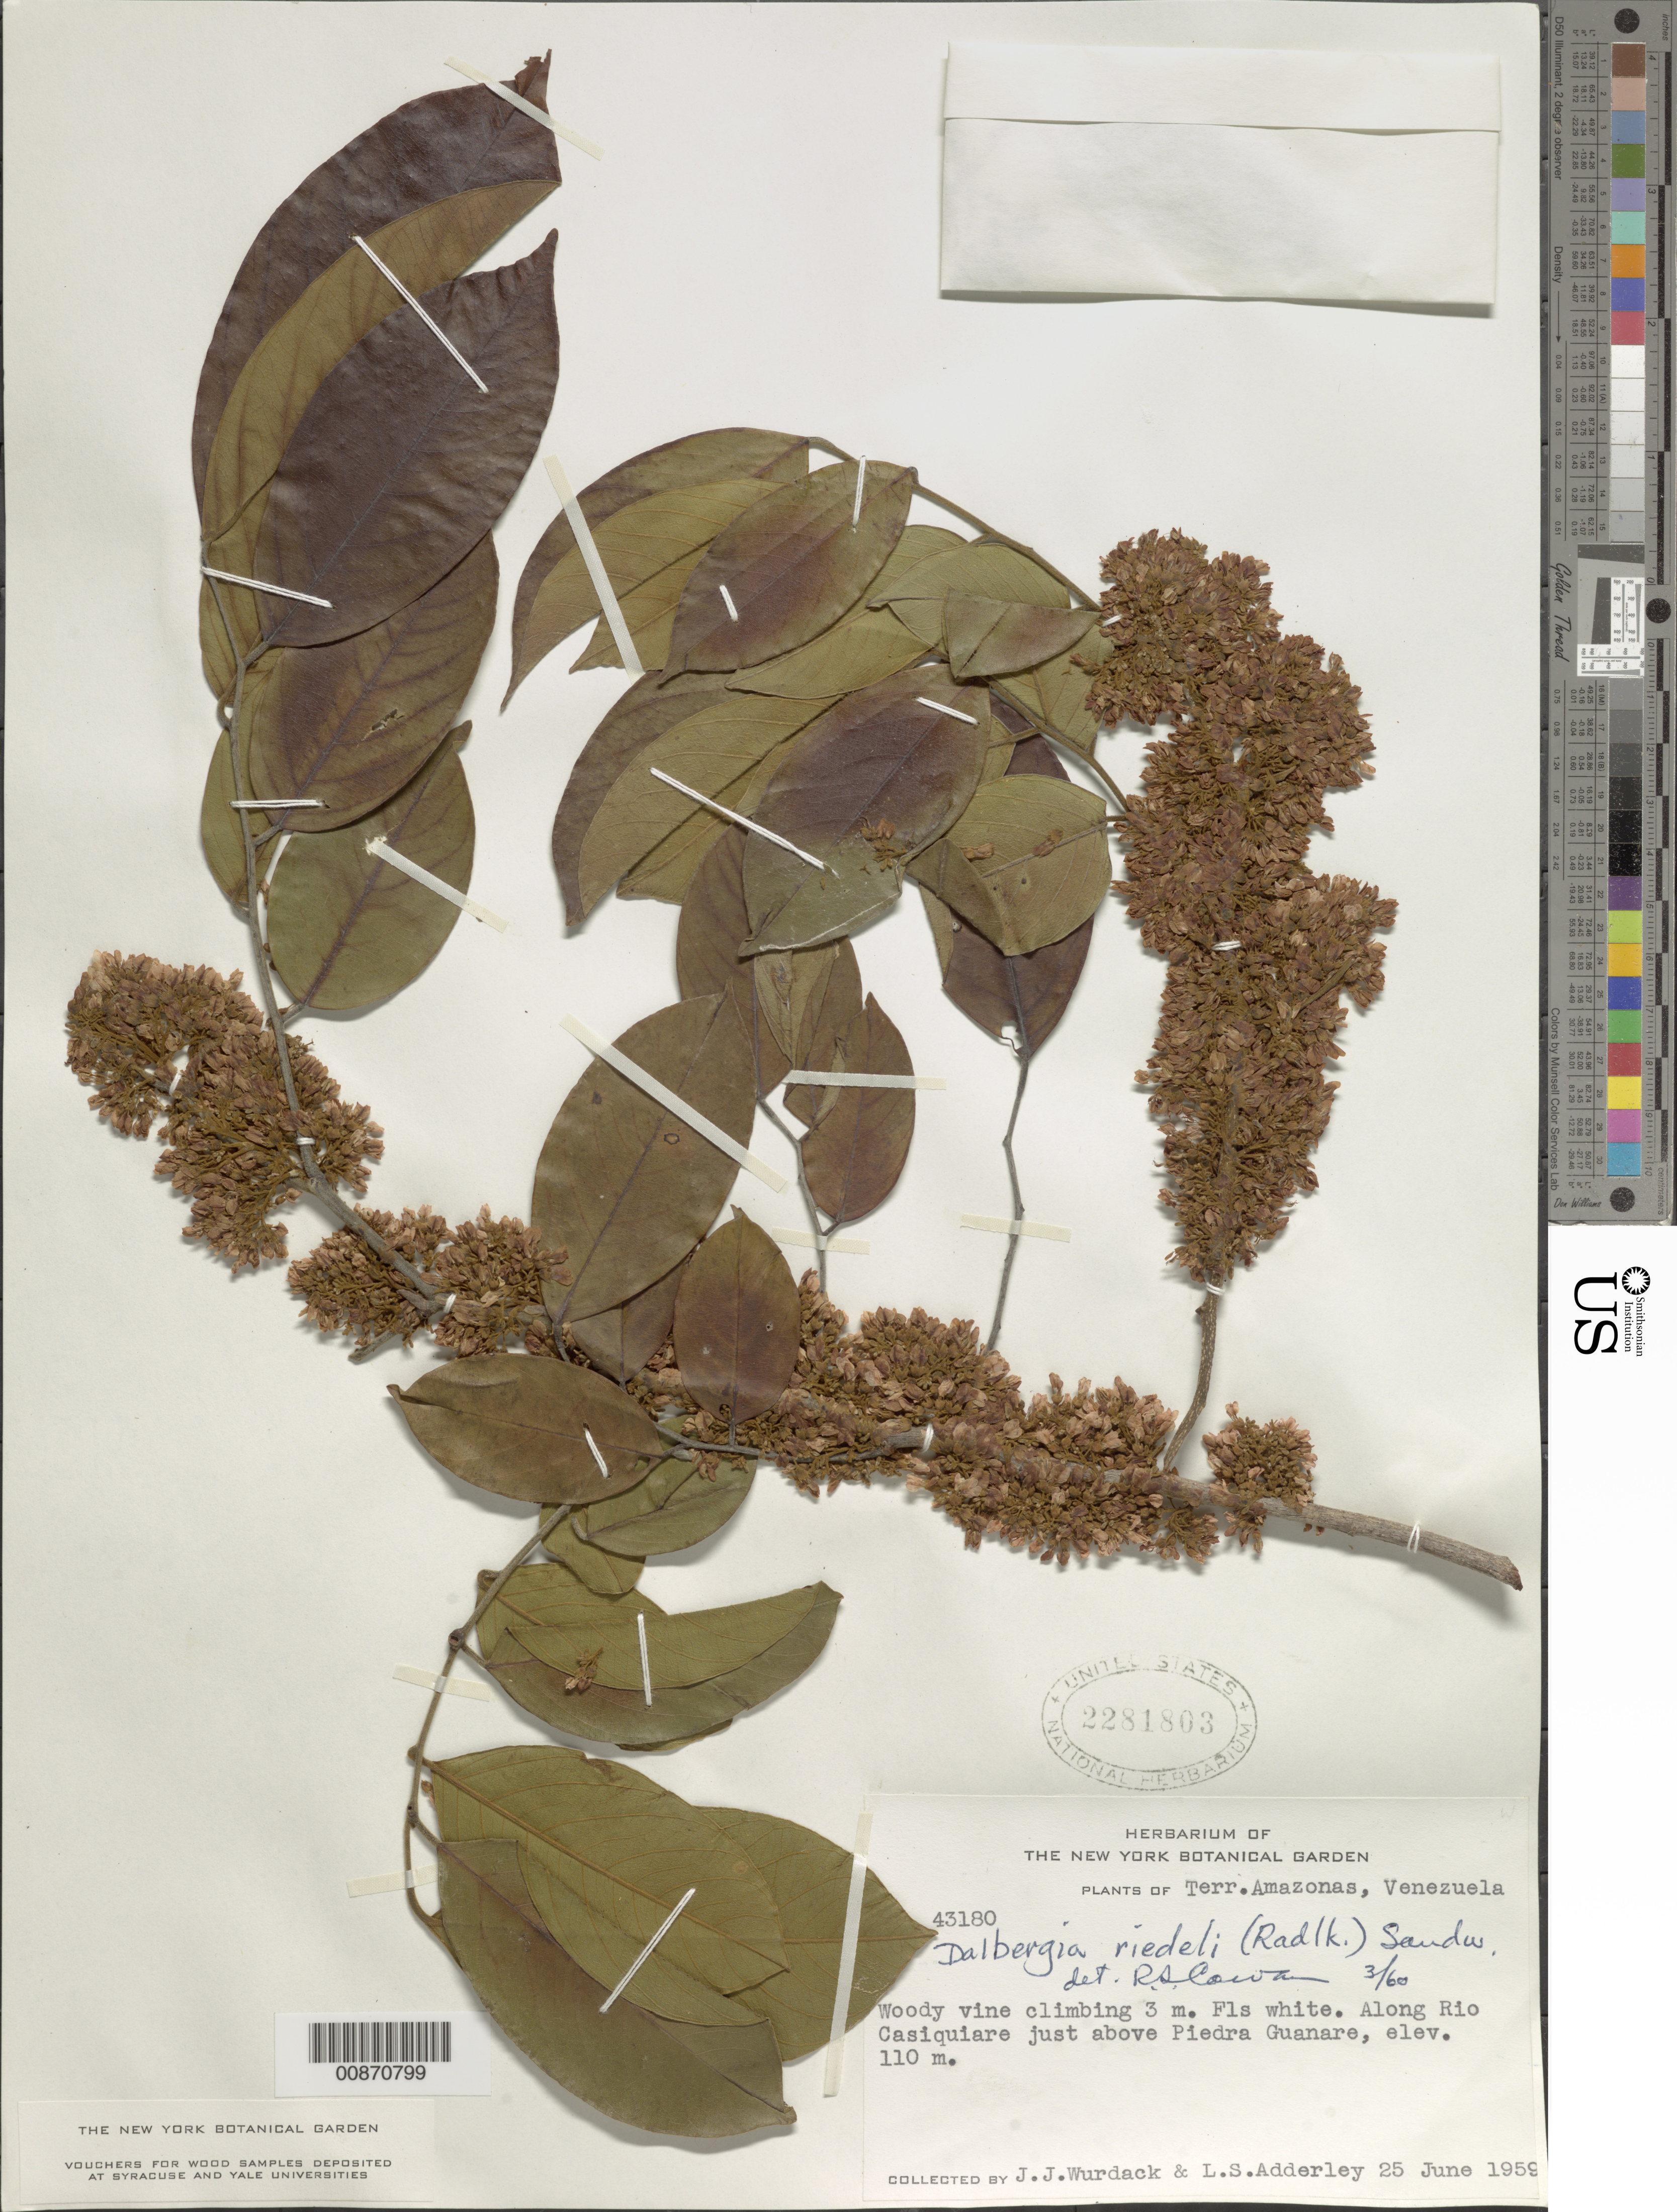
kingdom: Plantae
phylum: Tracheophyta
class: Magnoliopsida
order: Fabales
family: Fabaceae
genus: Dalbergia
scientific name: Dalbergia riedelii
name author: (Benth.) Sandwith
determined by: Cowan, R. S.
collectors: J. J. Wurdack & L. S. Adderley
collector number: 43180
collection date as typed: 25-Jun-59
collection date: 1959-06-25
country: Venezuela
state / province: Amazonas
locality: Río Casiquiare, just above Piedra Guanare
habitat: Along river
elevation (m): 100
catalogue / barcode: US 2281803